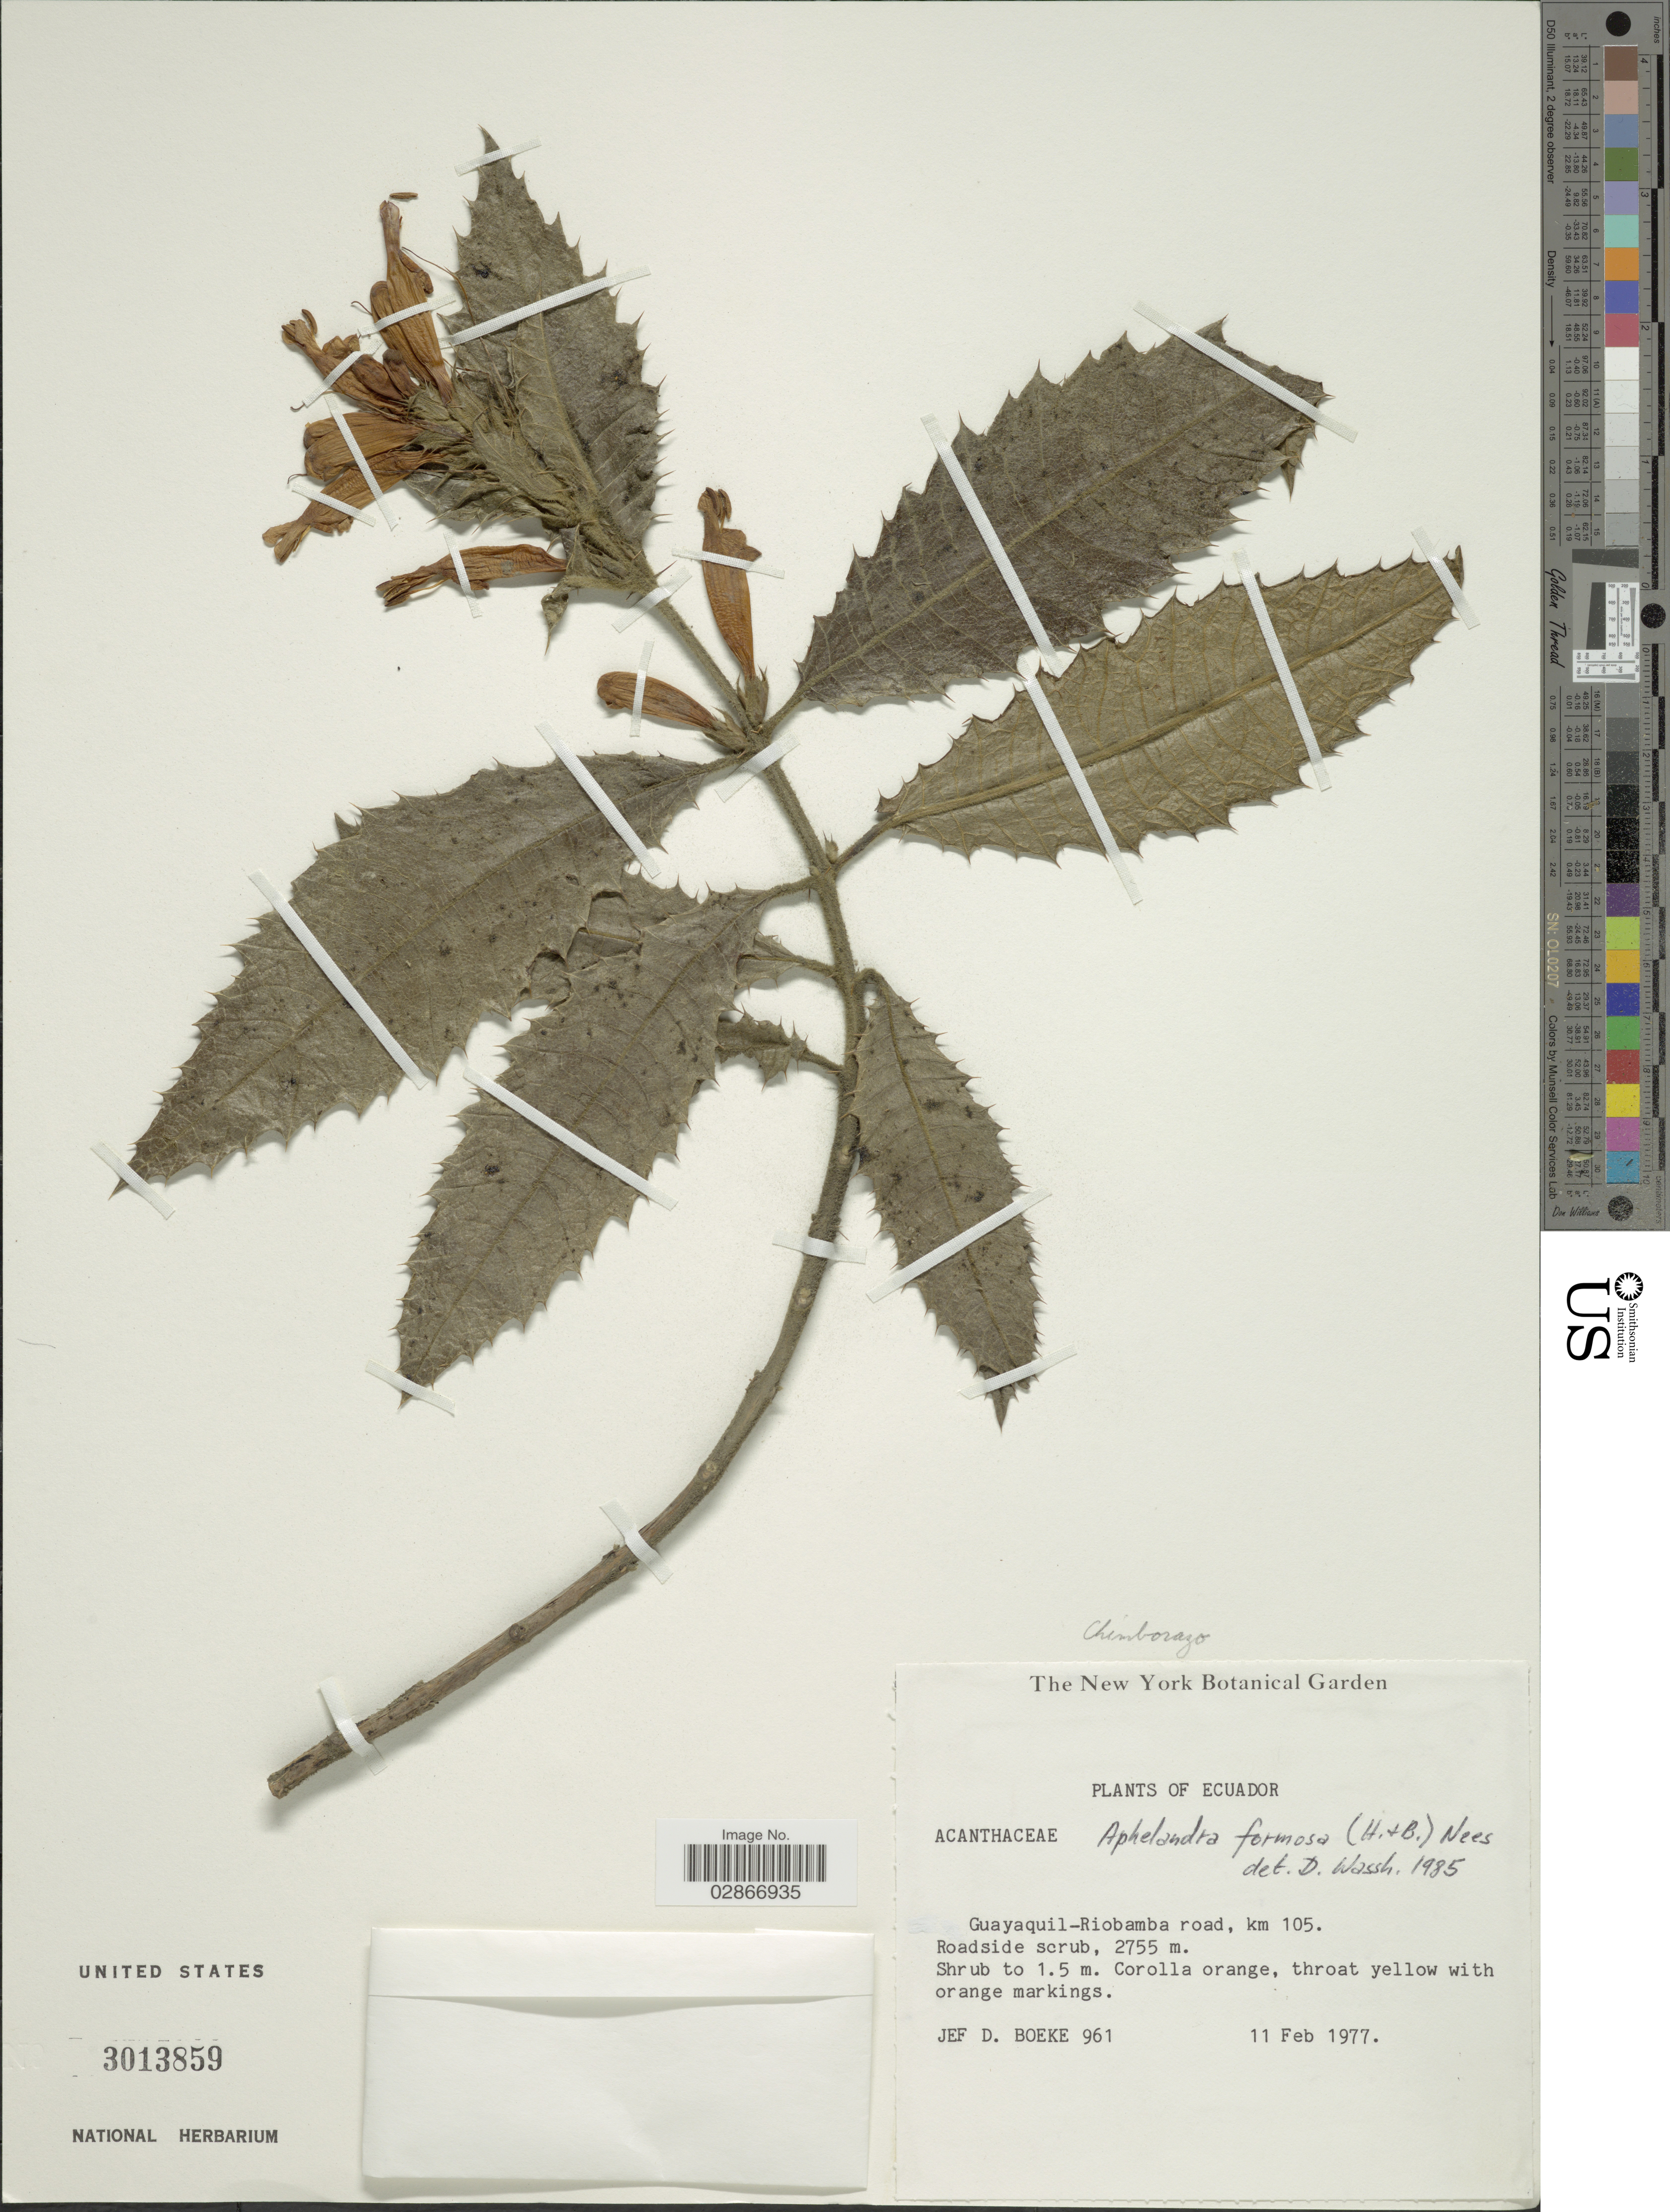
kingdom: Plantae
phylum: Tracheophyta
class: Magnoliopsida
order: Lamiales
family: Acanthaceae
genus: Aphelandra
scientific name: Aphelandra formosa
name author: (Humb. & Bonpl.) Nees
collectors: J. Boeke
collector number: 961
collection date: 1977-02-11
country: Ecuador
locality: Guayaquil-Riobamba road, km 105.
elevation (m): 2755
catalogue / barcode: US 3013859